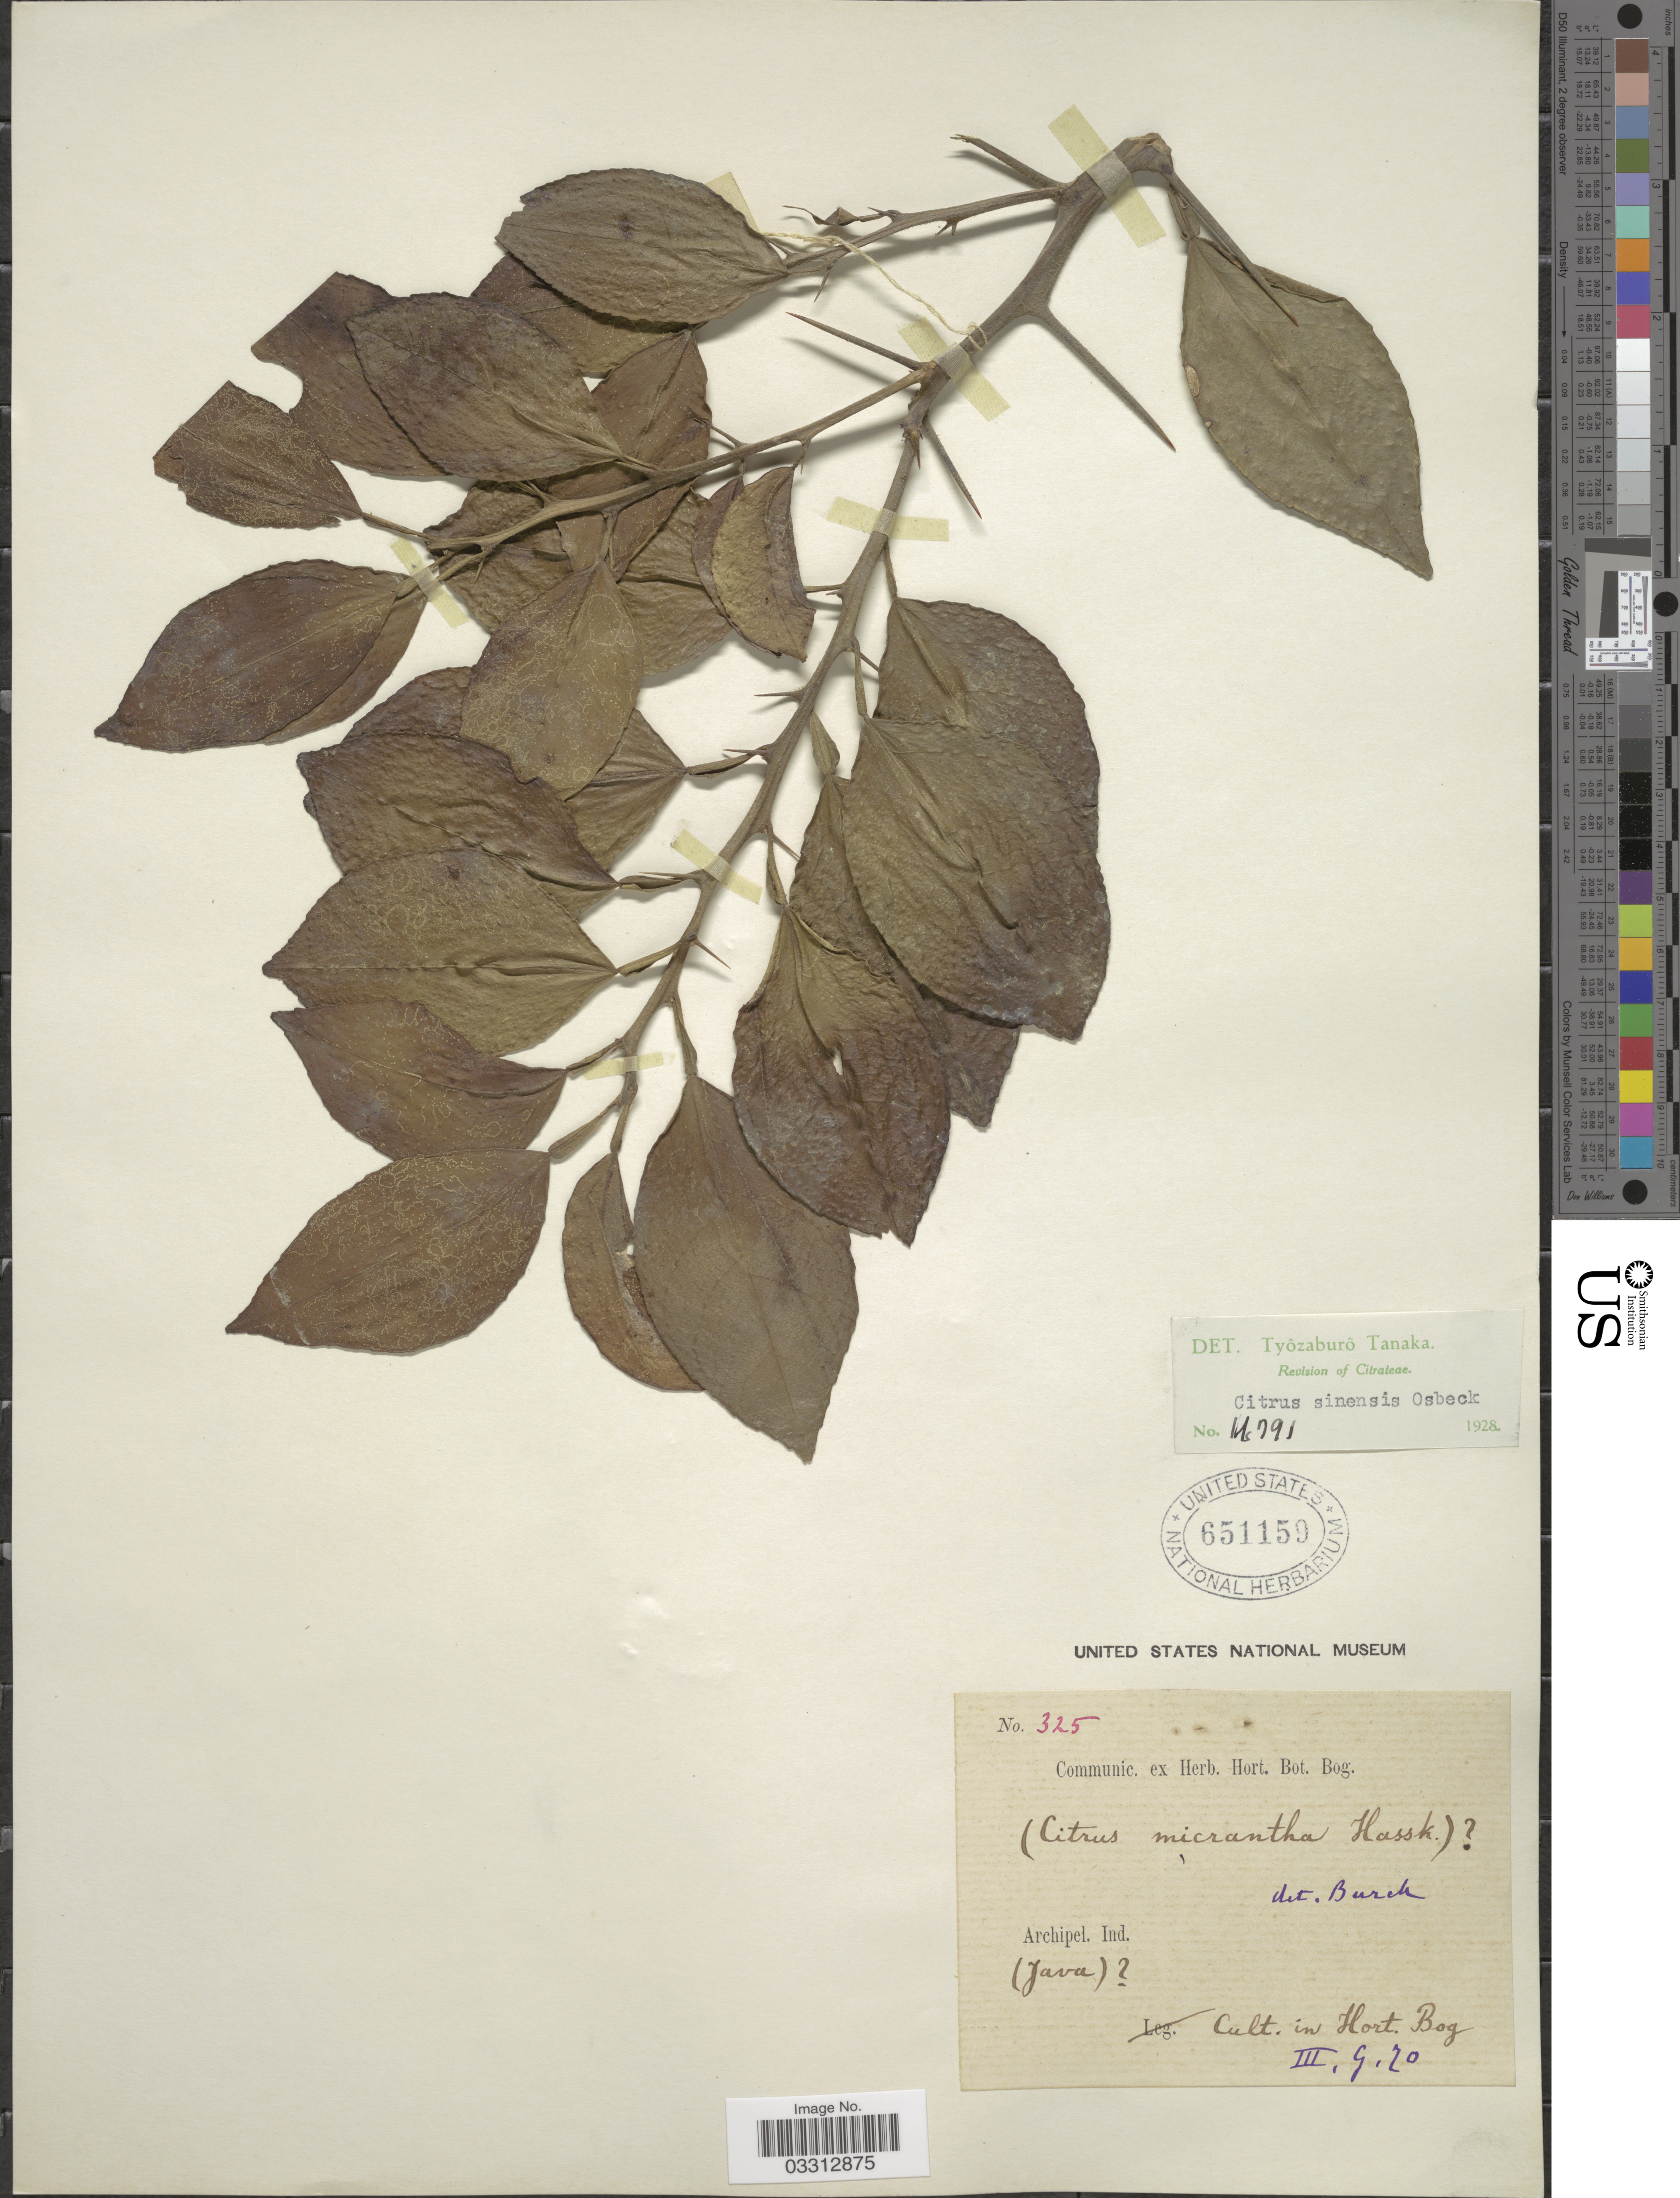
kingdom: Plantae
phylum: Tracheophyta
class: Magnoliopsida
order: Sapindales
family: Rutaceae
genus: Citrus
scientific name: Citrus x sinensis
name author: (L.) Osbeck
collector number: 325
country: Indonesia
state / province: Java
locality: Archipel. Ind. Hort. Bog.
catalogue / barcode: US 651159